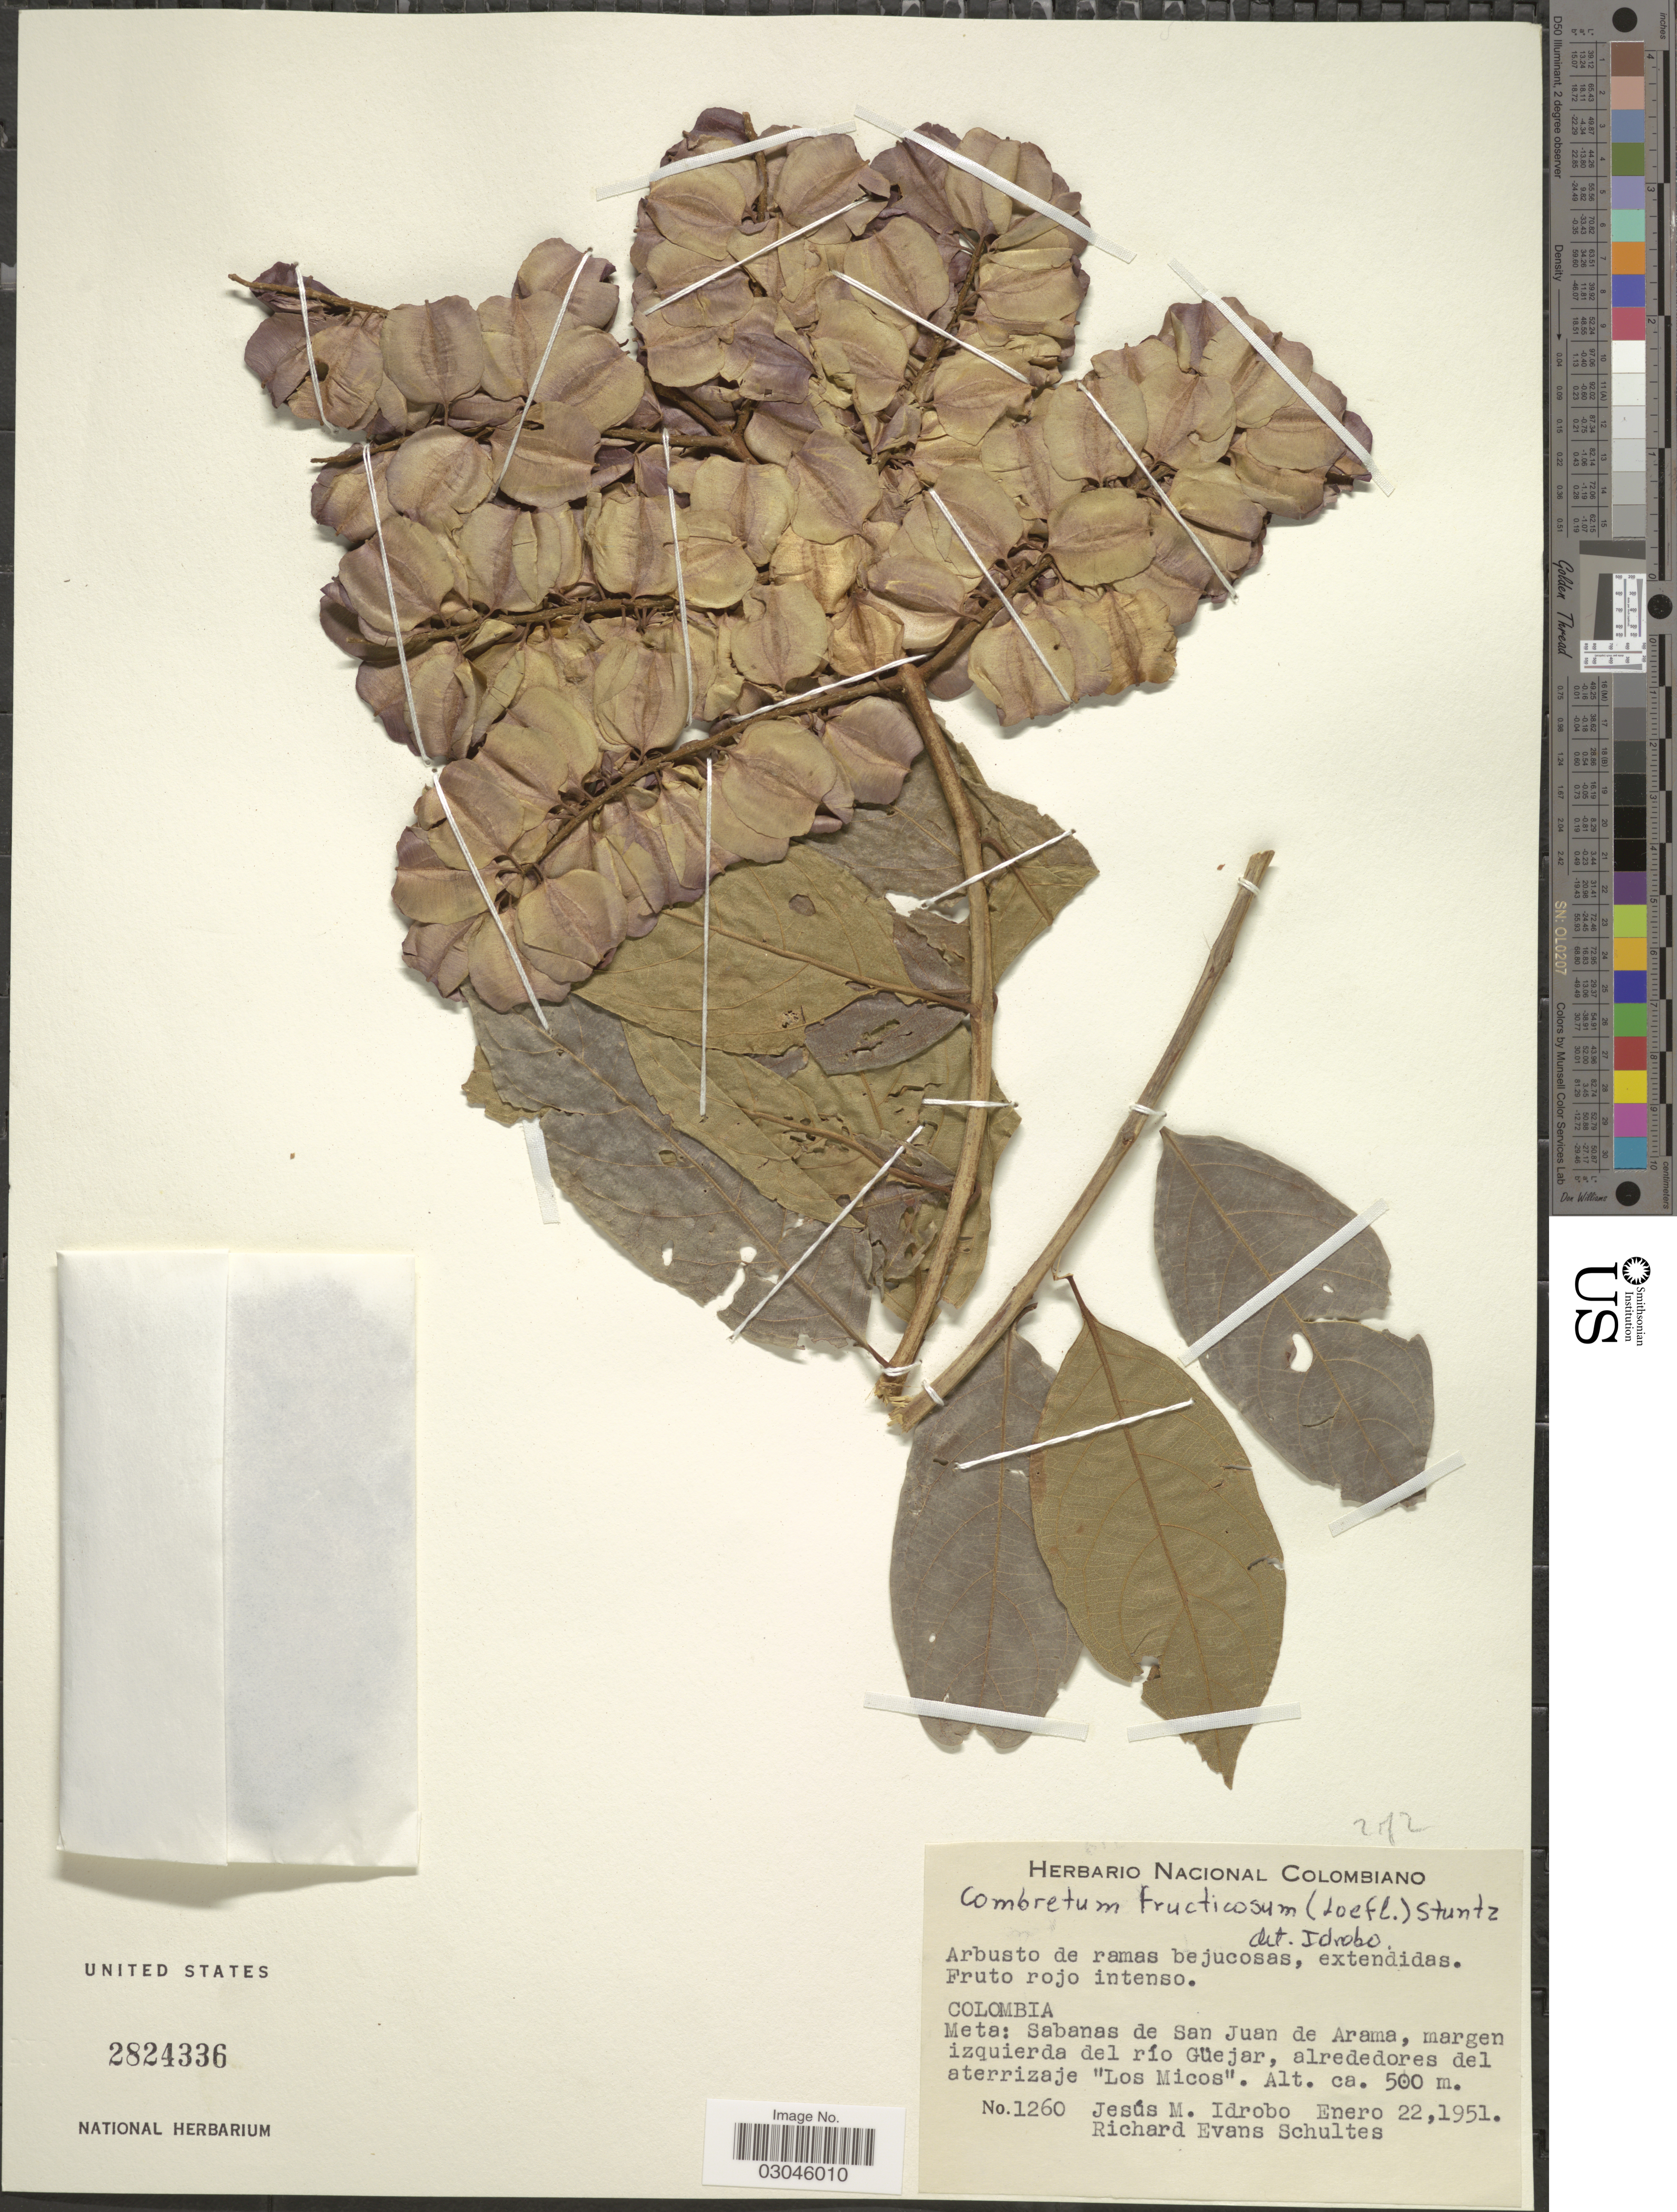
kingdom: Plantae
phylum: Tracheophyta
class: Magnoliopsida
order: Myrtales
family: Combretaceae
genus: Combretum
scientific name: Combretum fruticosum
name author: (Loefl.) Stuntz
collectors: J. M. Idrobo & R. E. Schultes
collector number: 1260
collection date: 1951-01-22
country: Colombia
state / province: Meta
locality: Sabanas de San Juan de Arama, margen izquierda del río Güejar, alrededores del aterrizaje "Los Micos".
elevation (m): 500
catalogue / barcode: US 2824336